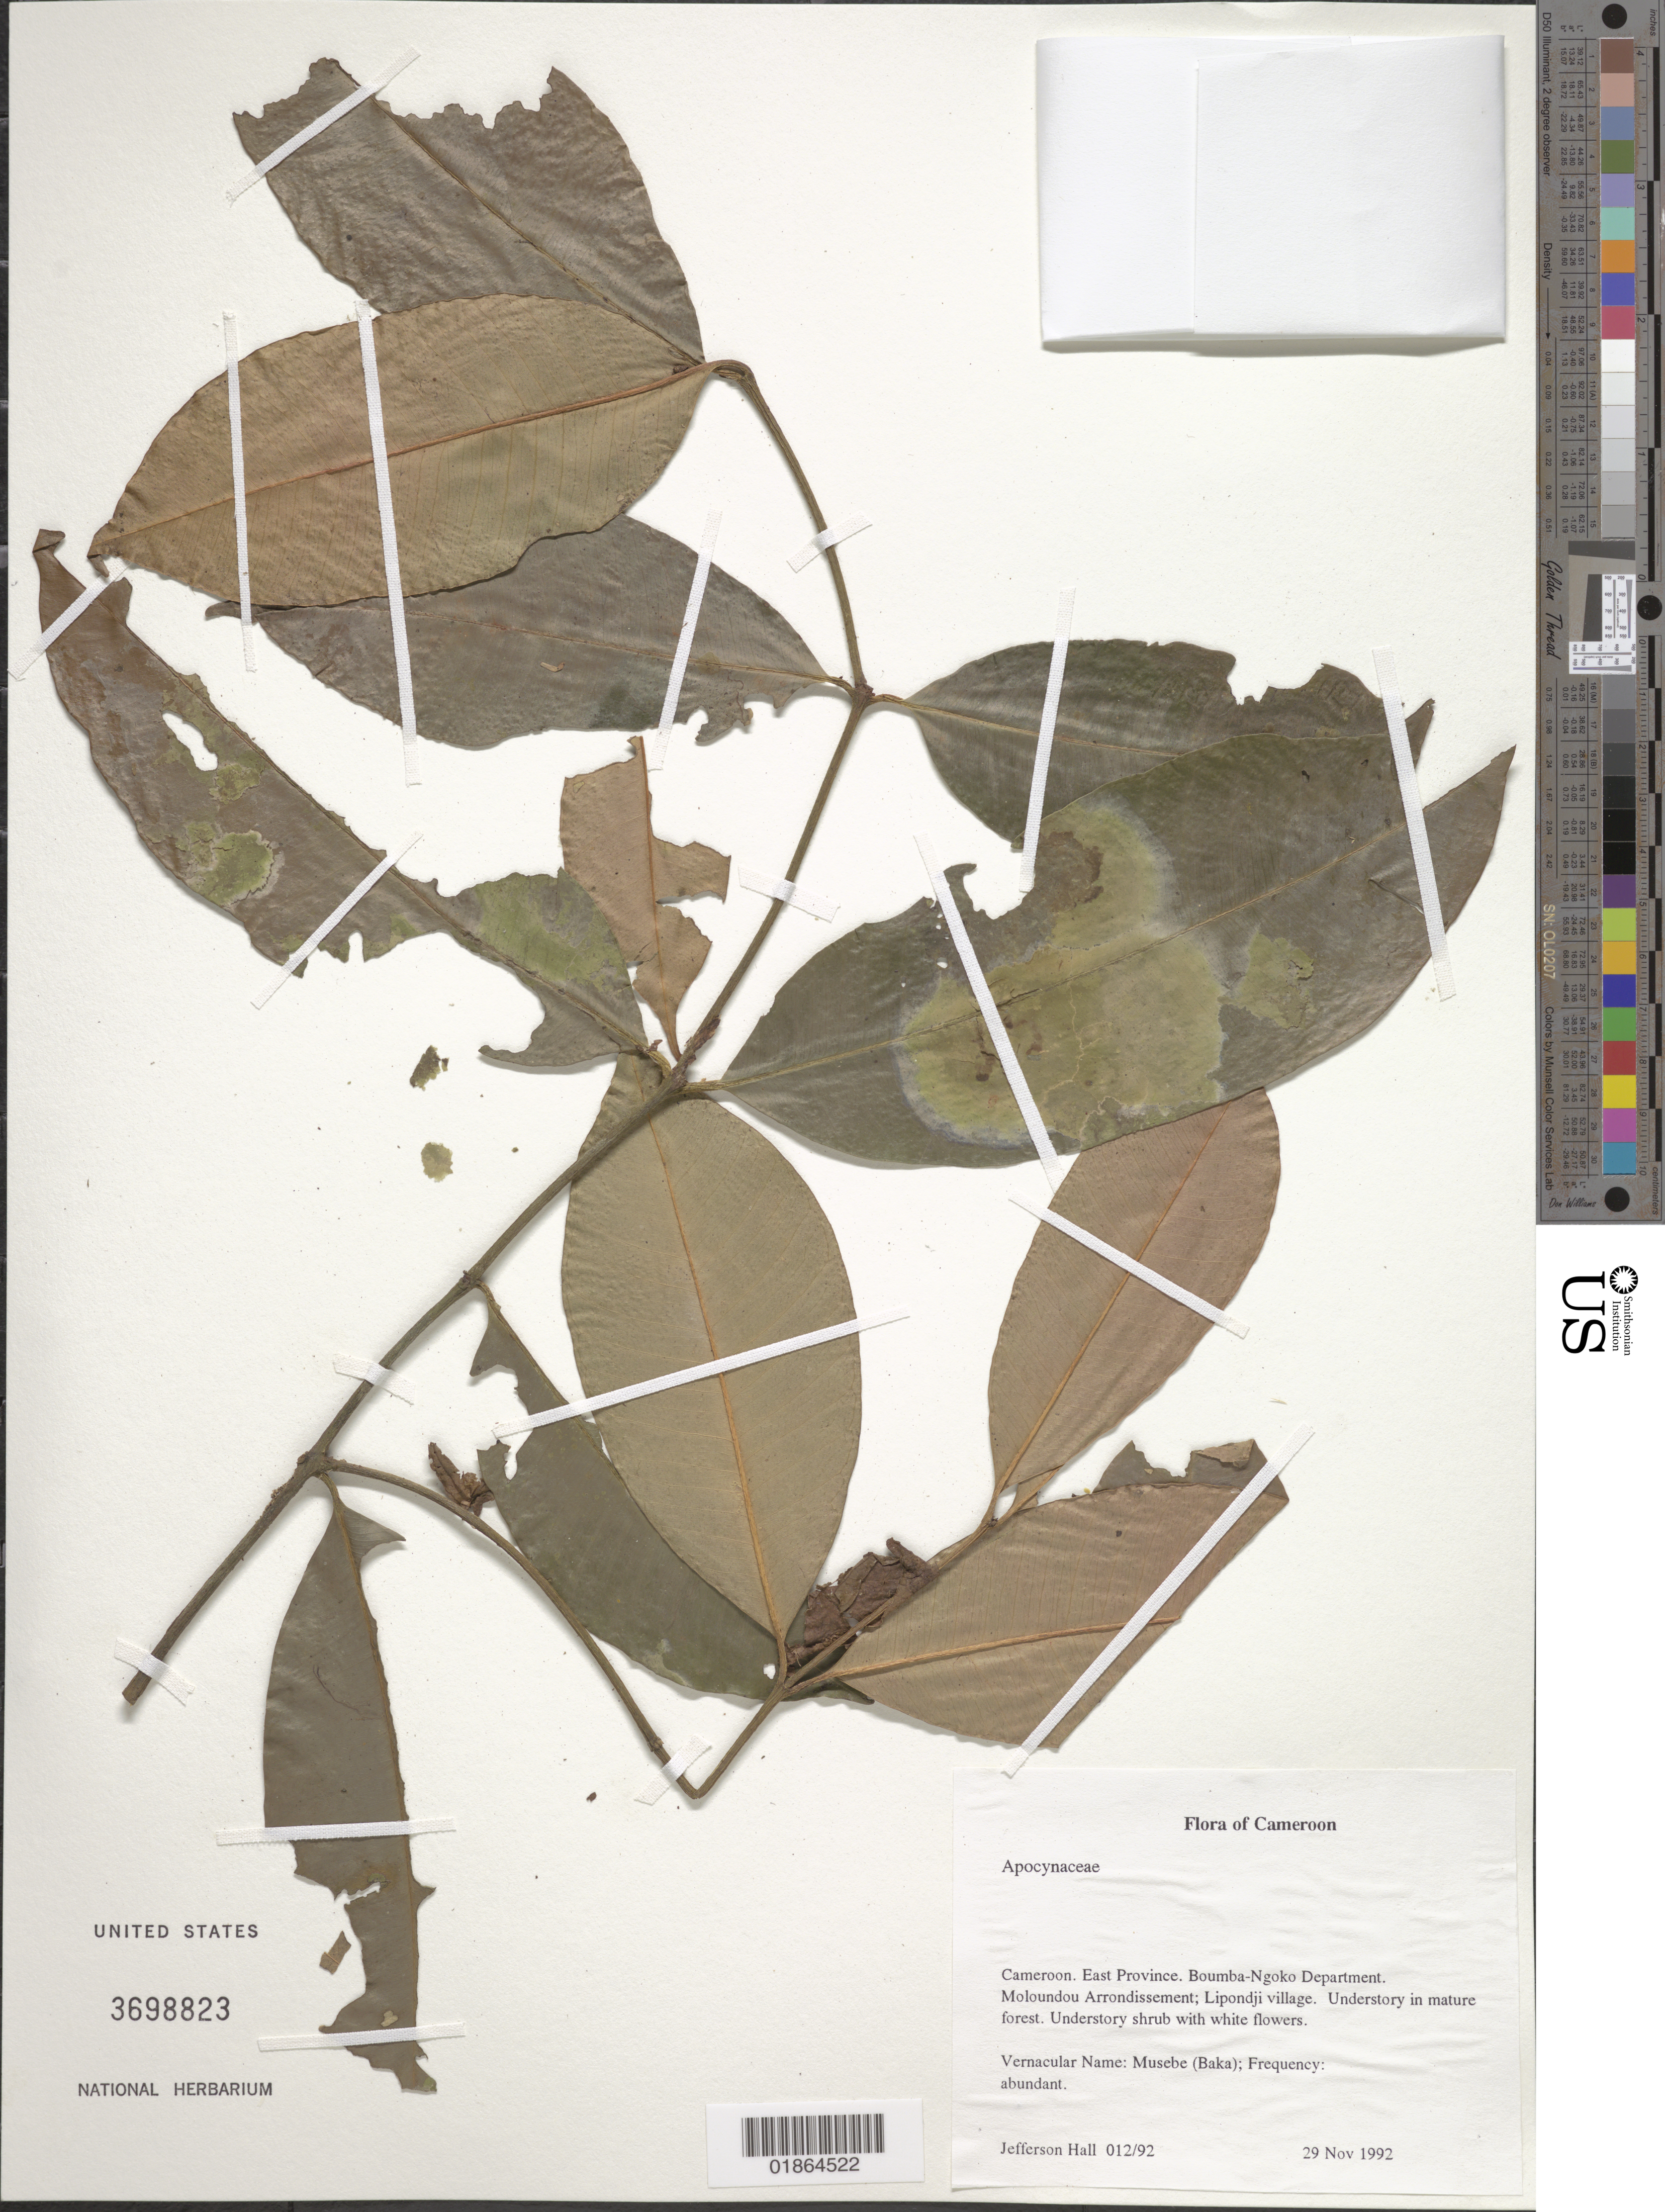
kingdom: Plantae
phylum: Tracheophyta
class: Magnoliopsida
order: Gentianales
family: Apocynaceae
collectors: J. Hall & -. Edouard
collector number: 012/92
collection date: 1992-12-10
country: Cameroon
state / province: Est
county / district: Boumba-ngoko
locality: Moloundou Arrondissement; old SFIS logging concession.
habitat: Understory in mature forest.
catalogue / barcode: US 3698823